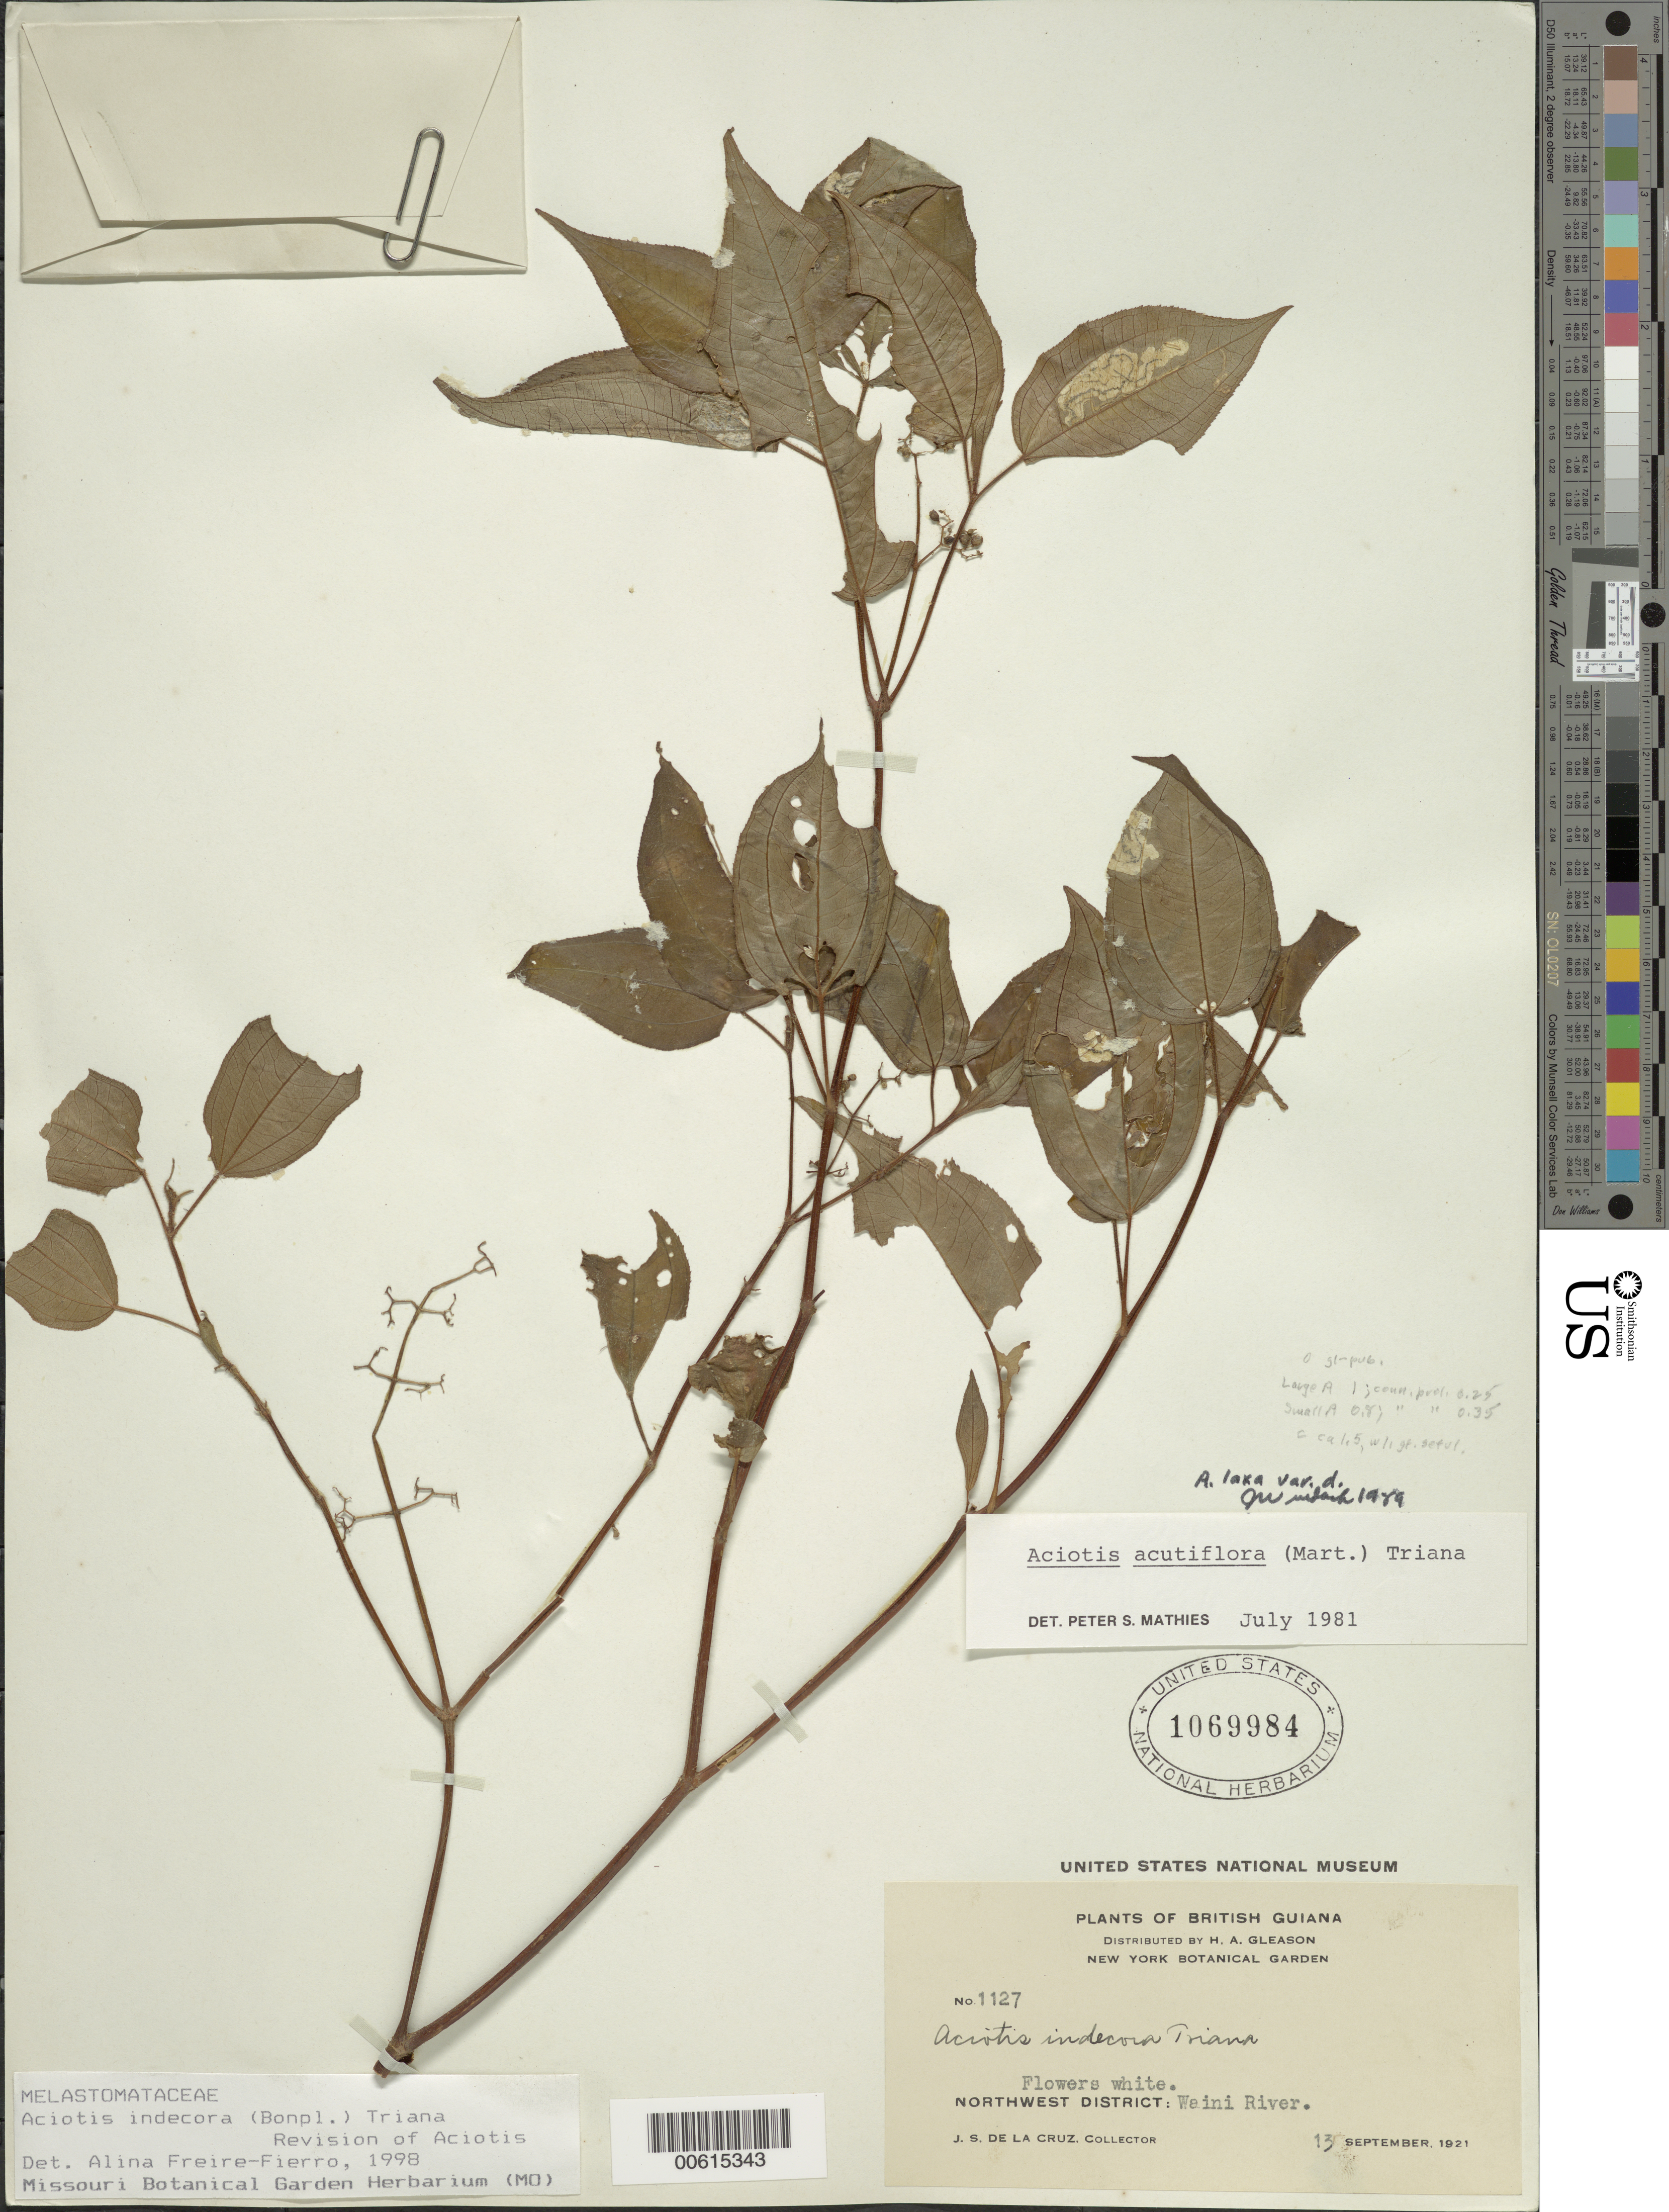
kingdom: Plantae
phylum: Tracheophyta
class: Magnoliopsida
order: Myrtales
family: Melastomataceae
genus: Aciotis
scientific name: Aciotis indecora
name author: (Bonpl.) Triana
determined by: Freire-Fierro, A.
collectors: J. S. de la Cruz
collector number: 1127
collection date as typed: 13-Sep-21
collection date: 1921-09-13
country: Guyana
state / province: Barima-Waini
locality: Waini R., NW District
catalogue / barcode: US 1069984